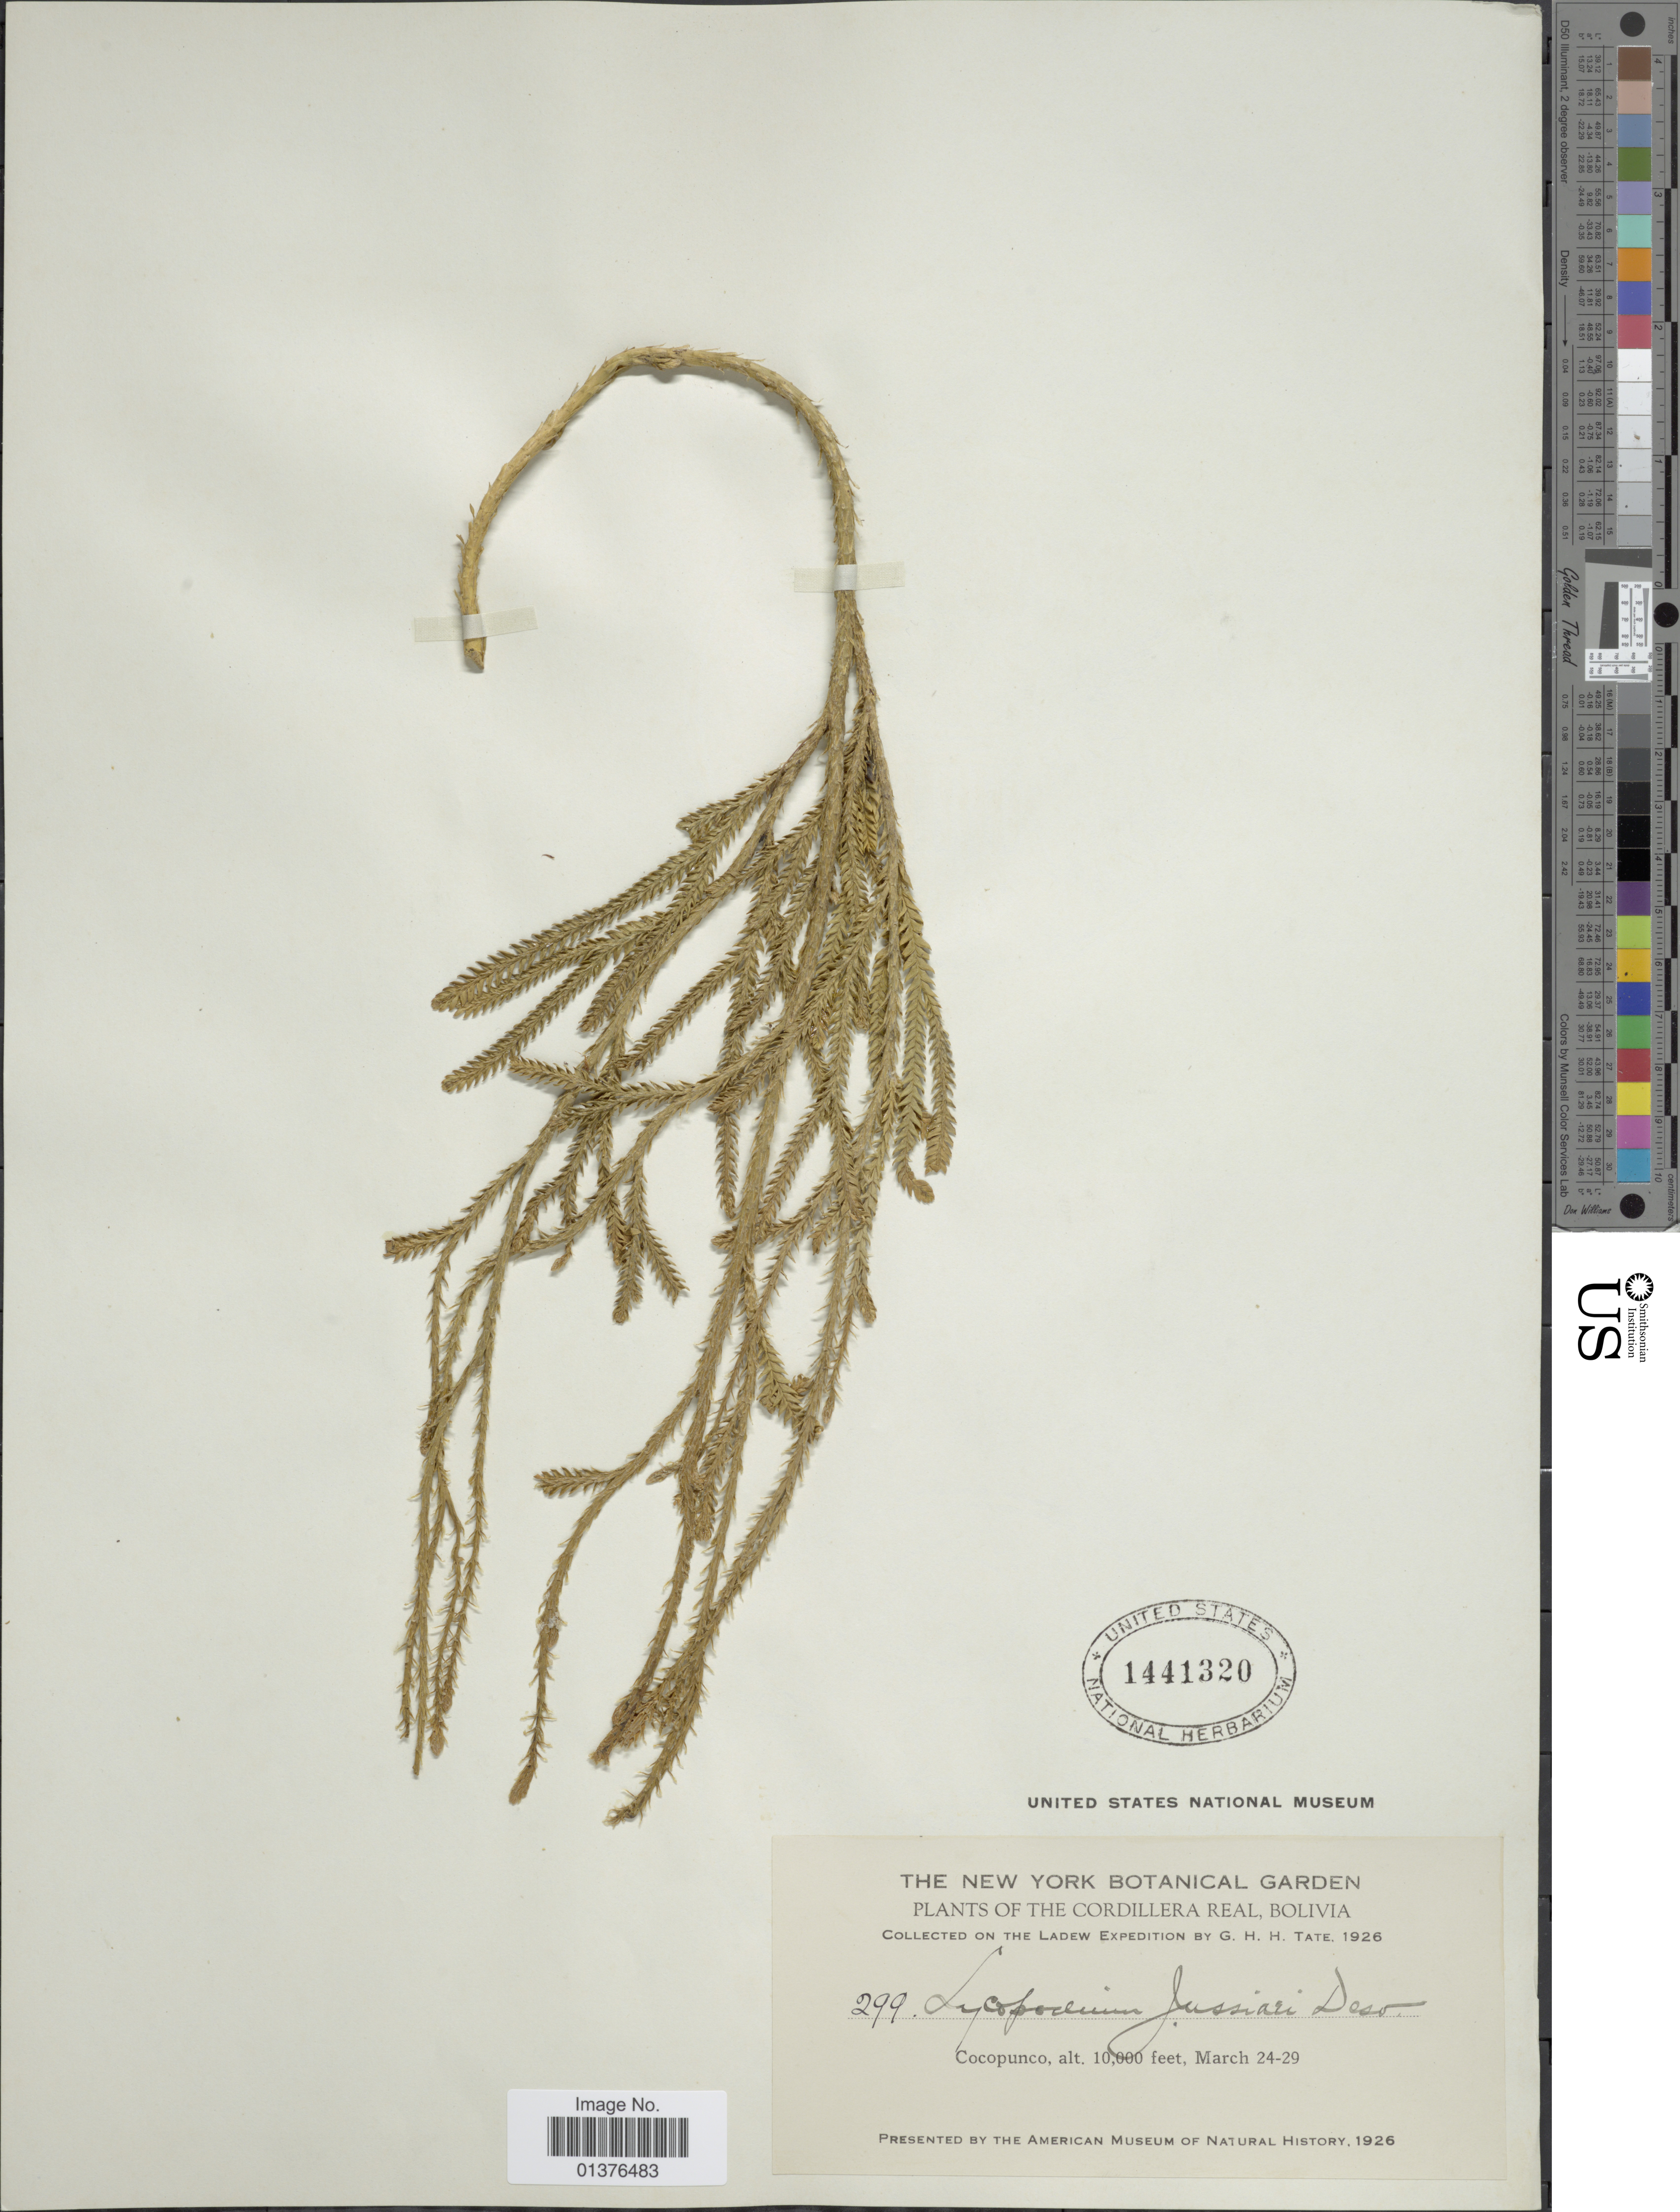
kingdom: Plantae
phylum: Tracheophyta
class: Lycopodiopsida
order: Lycopodiales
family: Lycopodiaceae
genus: Diphasium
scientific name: Diphasium jussiaei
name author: (Desv.) C. Presl ex Rothm.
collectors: G. Tate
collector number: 299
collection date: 1926-03-24/1926-03-29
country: Bolivia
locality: Cocopunco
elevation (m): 3048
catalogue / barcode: US 144132